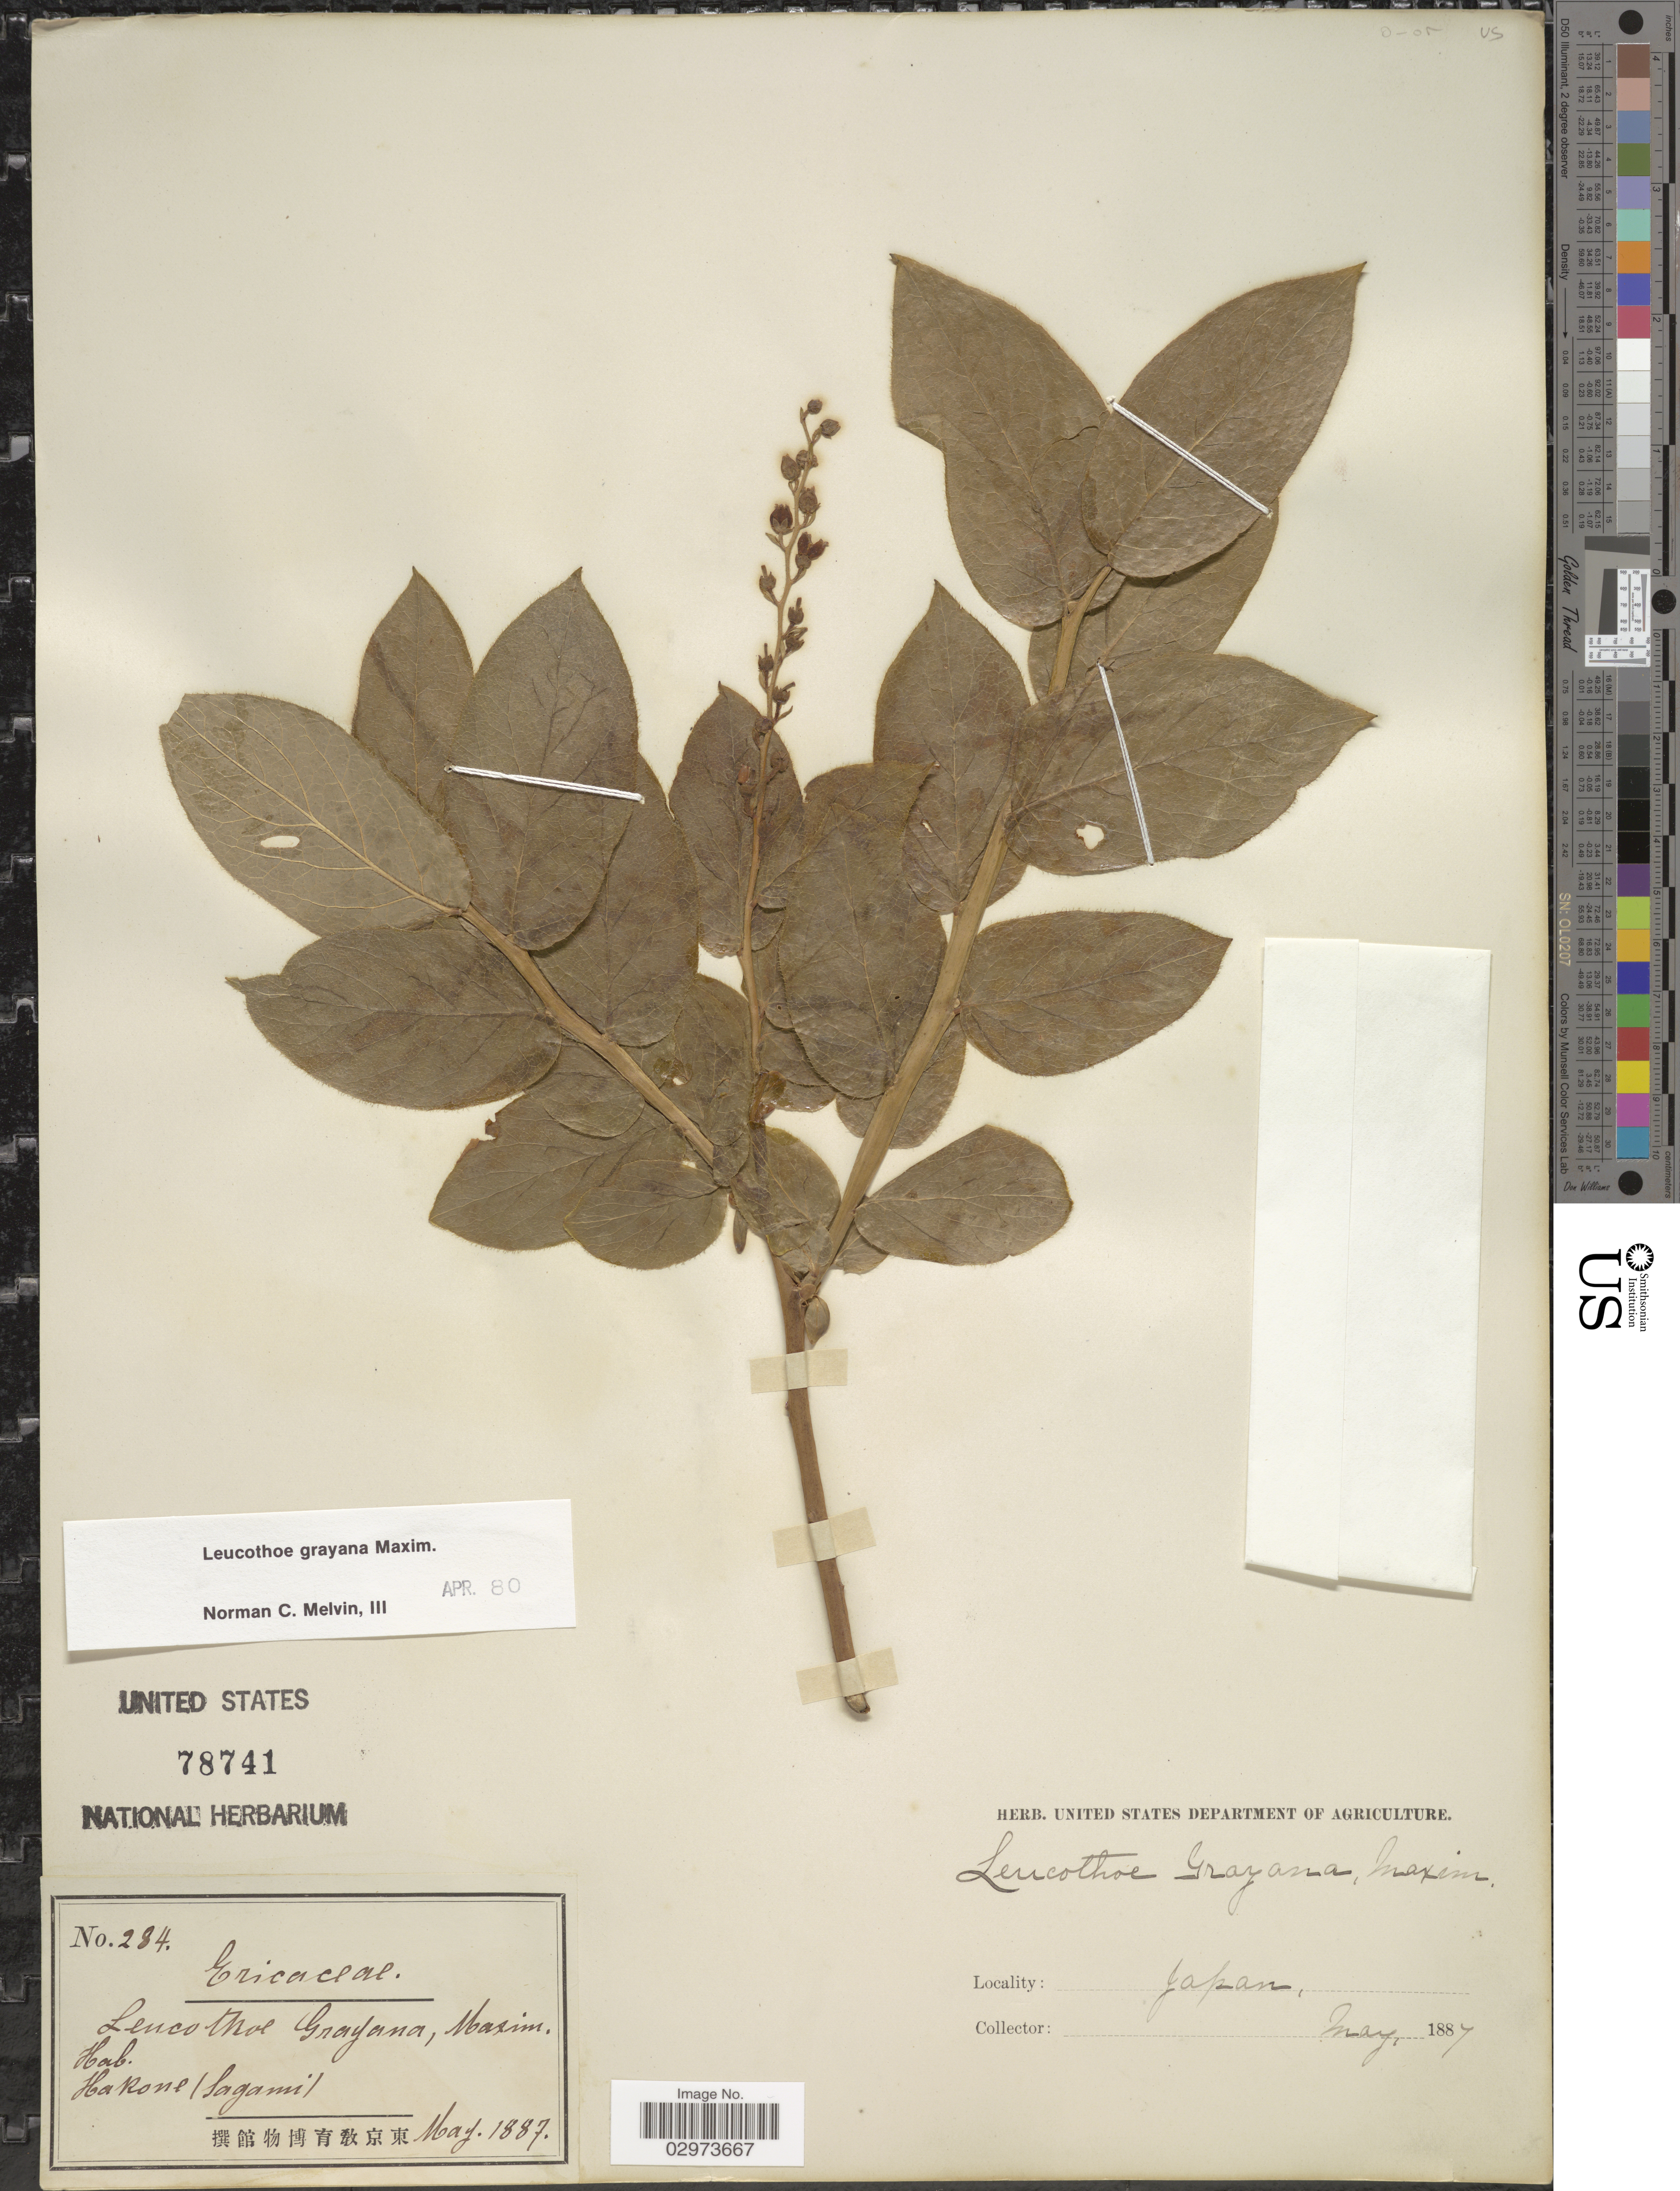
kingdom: Plantae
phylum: Tracheophyta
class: Magnoliopsida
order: Ericales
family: Ericaceae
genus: Leucothoe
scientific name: Leucothoë grayana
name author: Maxim.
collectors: ex herb. U. S. Department of Agriculture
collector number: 284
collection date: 1887-05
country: Japan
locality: Hakone (Sagami).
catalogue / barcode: US 78741